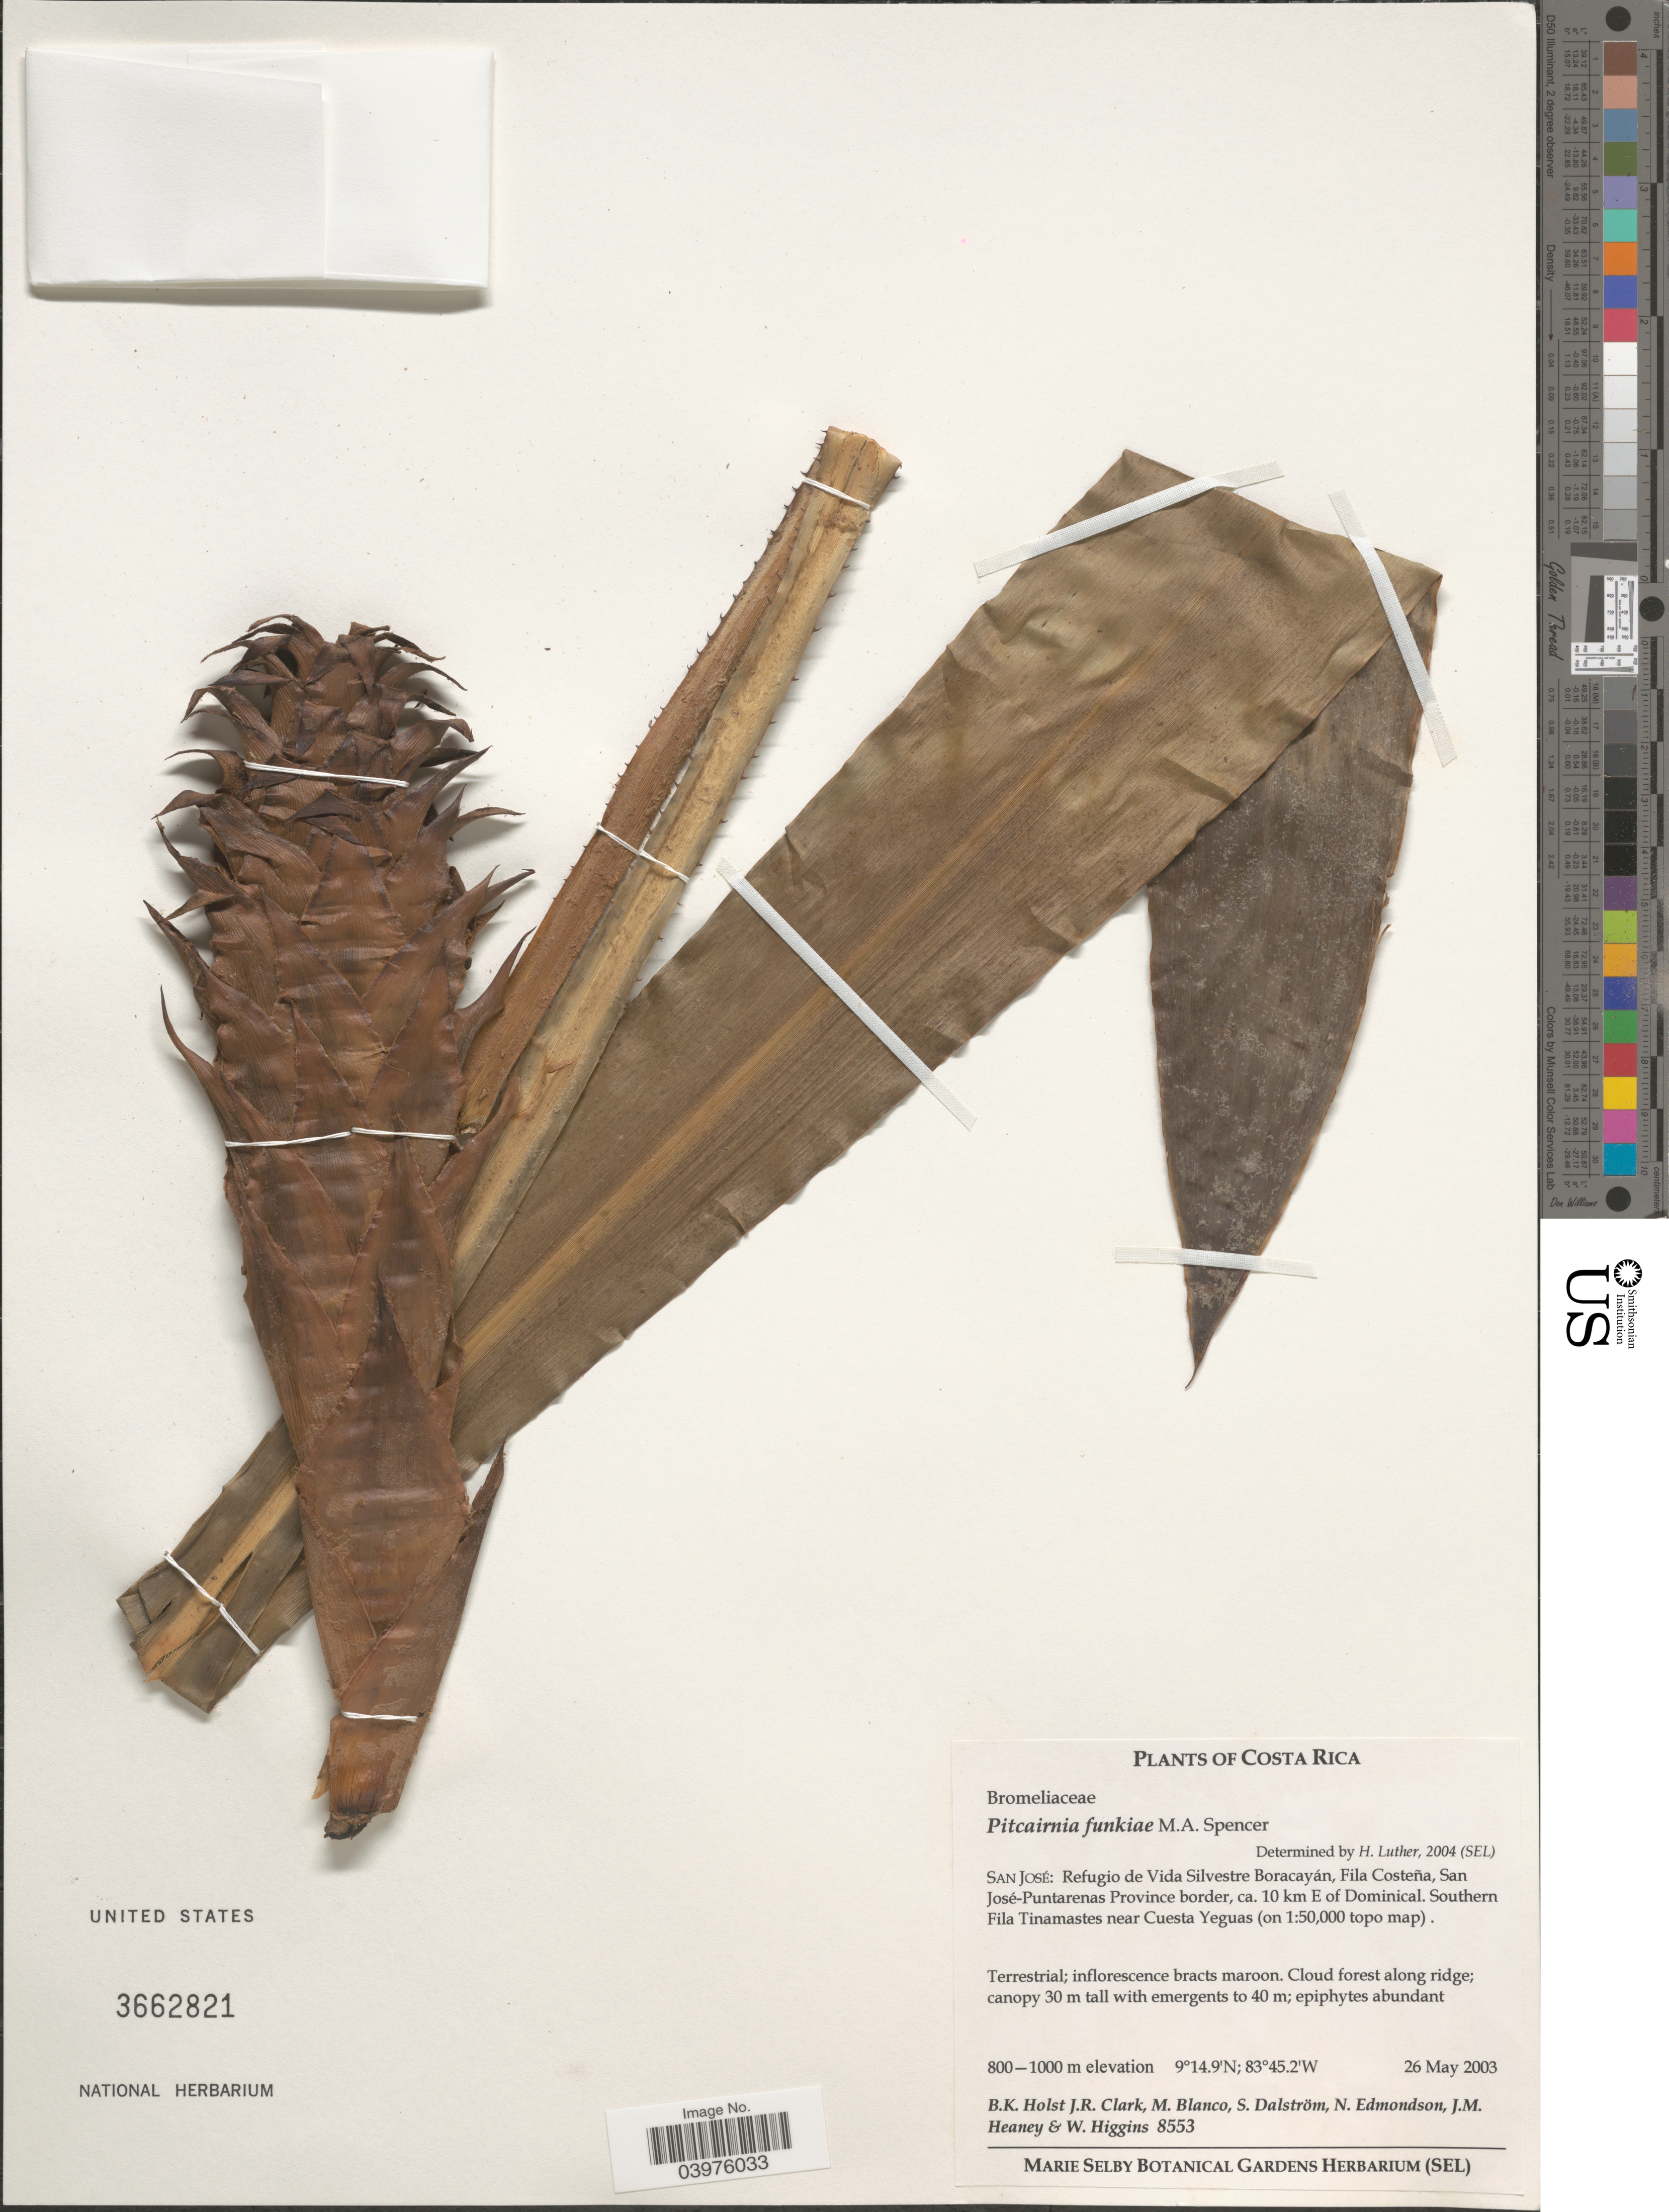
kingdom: Plantae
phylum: Tracheophyta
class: Liliopsida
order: Poales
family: Bromeliaceae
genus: Pitcairnia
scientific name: Pitcairnia funkiae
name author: M.A. Spencer & L.B. Sm.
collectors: B. Holst, J. R. Clark, M. Blanco, S. Dalström & et al.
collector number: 8553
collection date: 2003-05-26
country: Costa Rica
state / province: San José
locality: Refugio de Vida Silvestre Boracayán, Fila Costeña, San José-Puntarenas Province border, ca. 10 km E of Dominical. Southern Fila Tinamastes near Cuesta Yeguas. Cloud forest along ridge.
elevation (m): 800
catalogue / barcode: US 3662821